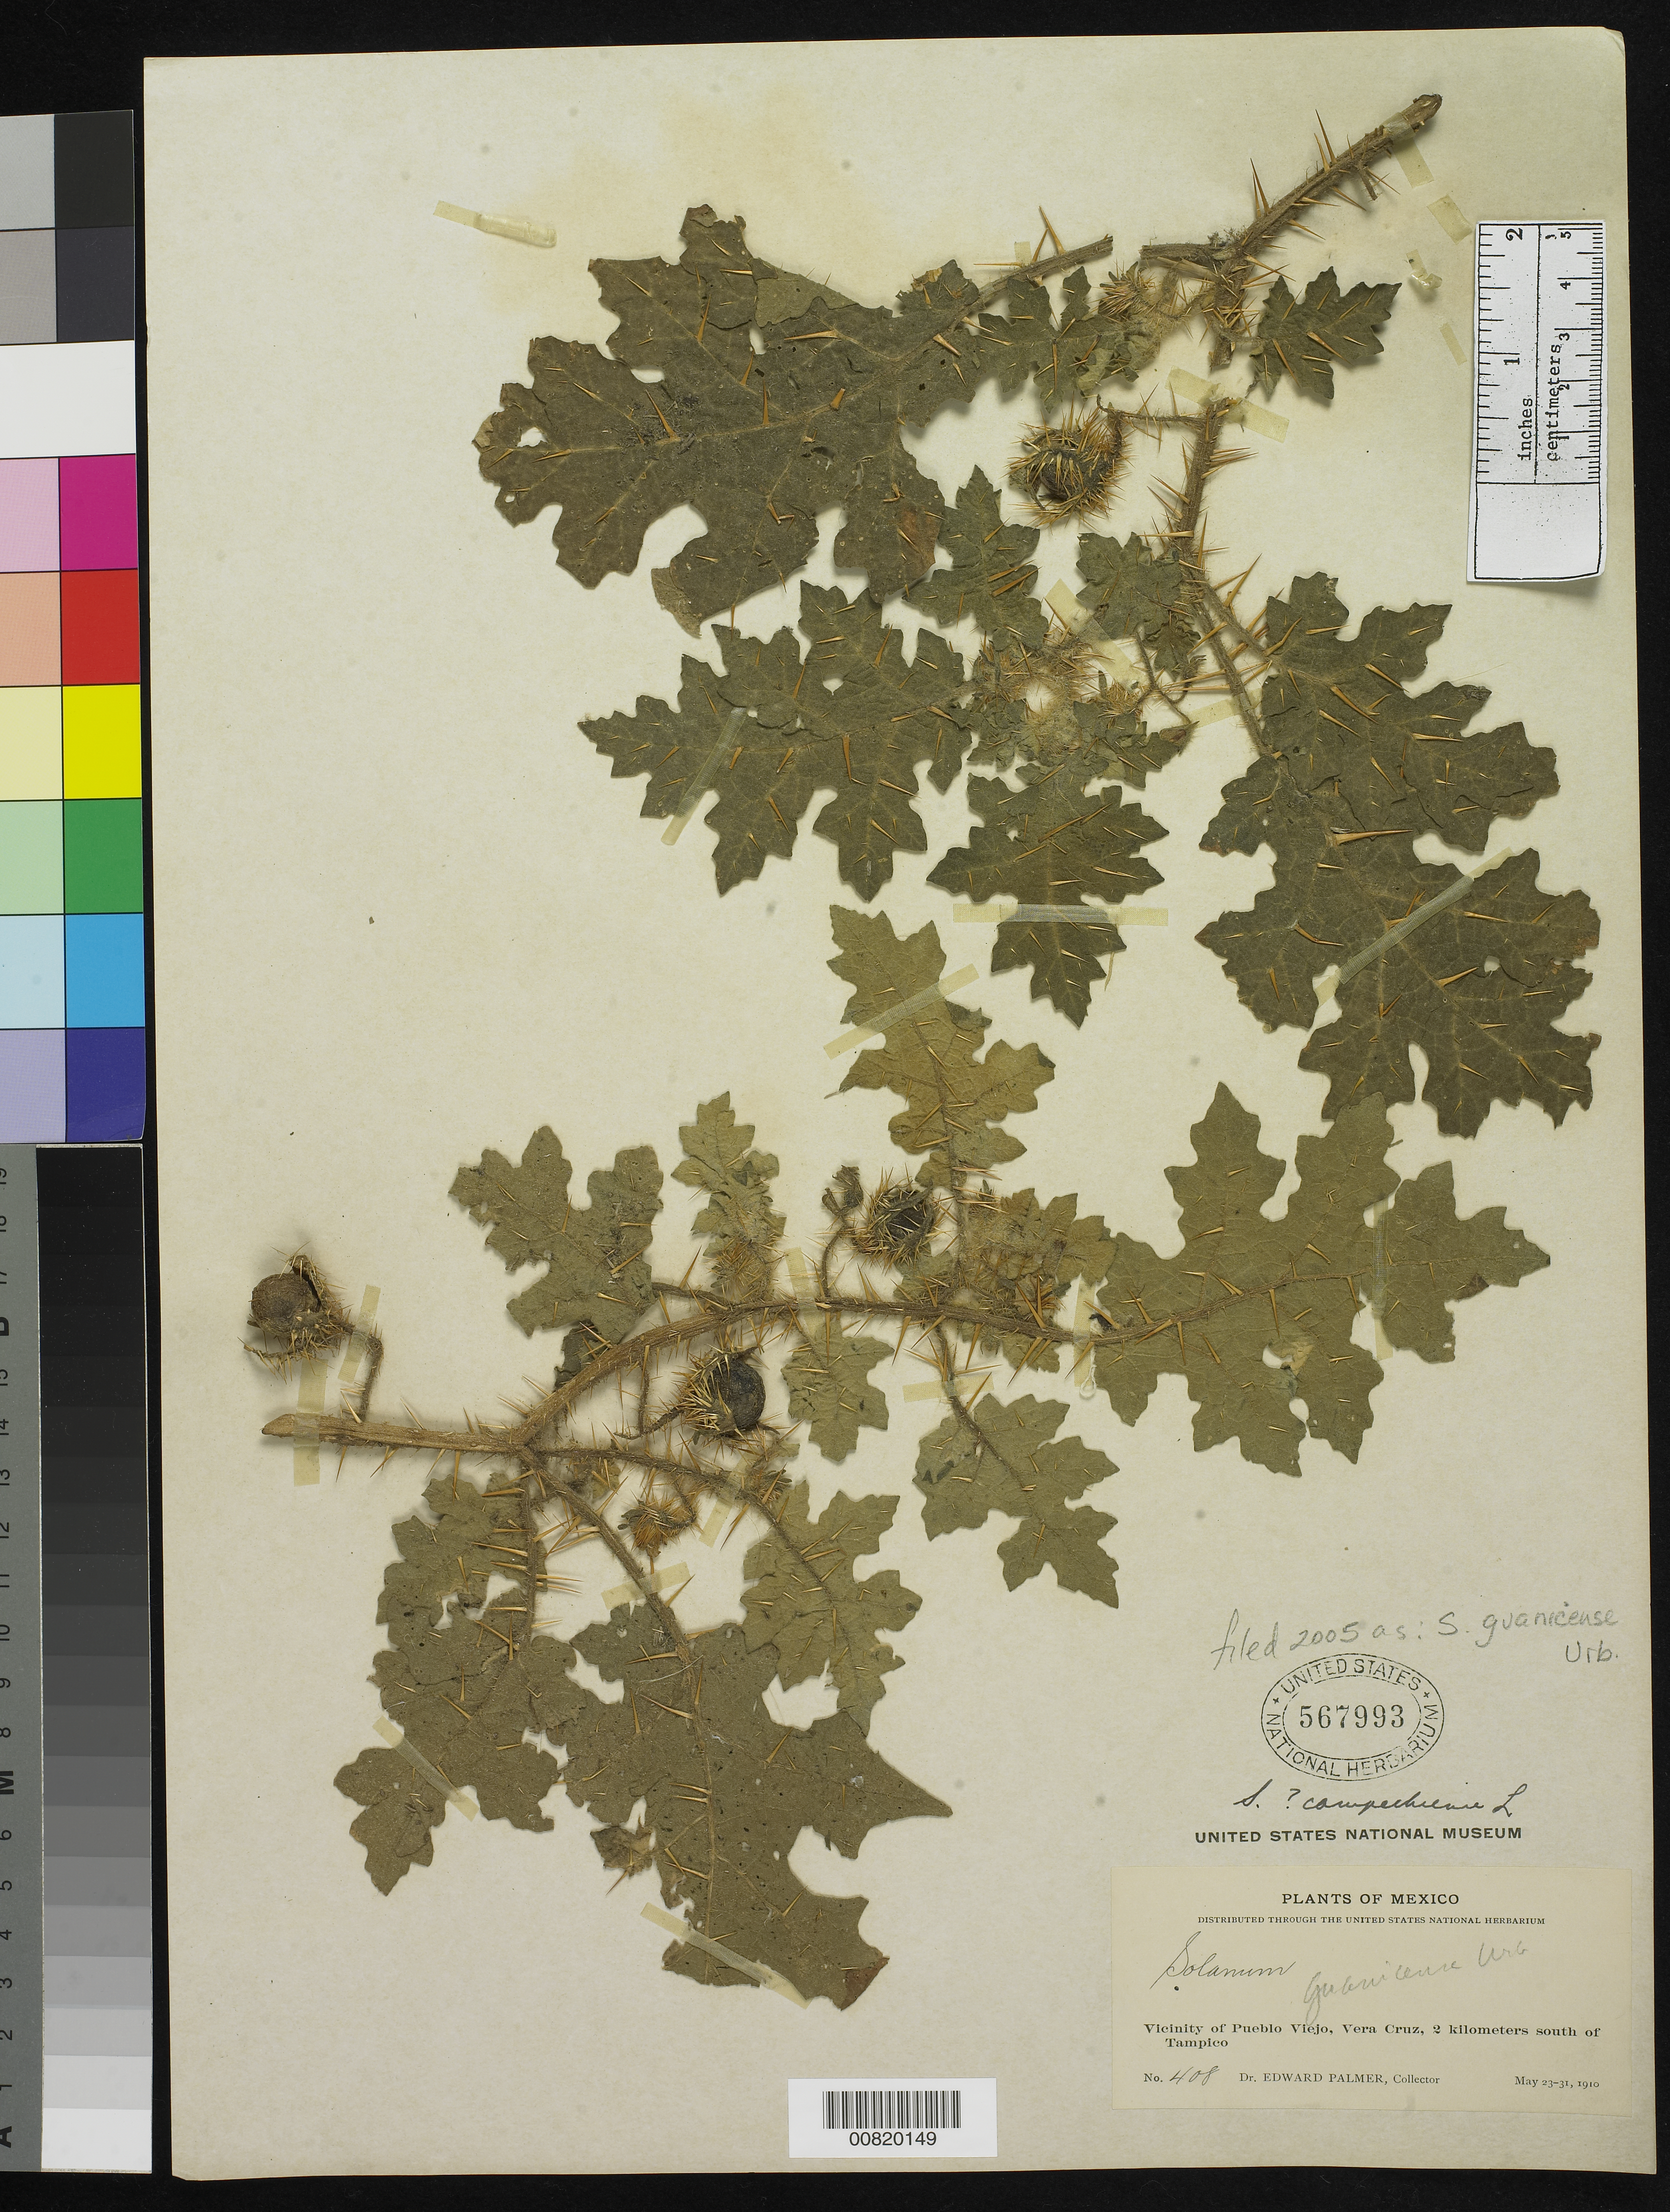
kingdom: Plantae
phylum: Tracheophyta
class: Magnoliopsida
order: Solanales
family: Solanaceae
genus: Solanum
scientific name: Solanum guanicense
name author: Urb.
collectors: E. Palmer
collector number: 408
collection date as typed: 23 May 1910 to 31 May 1910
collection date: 1910-05-23/1910-05-31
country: Mexico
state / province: Veracruz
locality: Vicinity of Pueblo Viejo Veracruz, 2 kilometers south of Tampico, Tamaulipas.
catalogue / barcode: US 567993